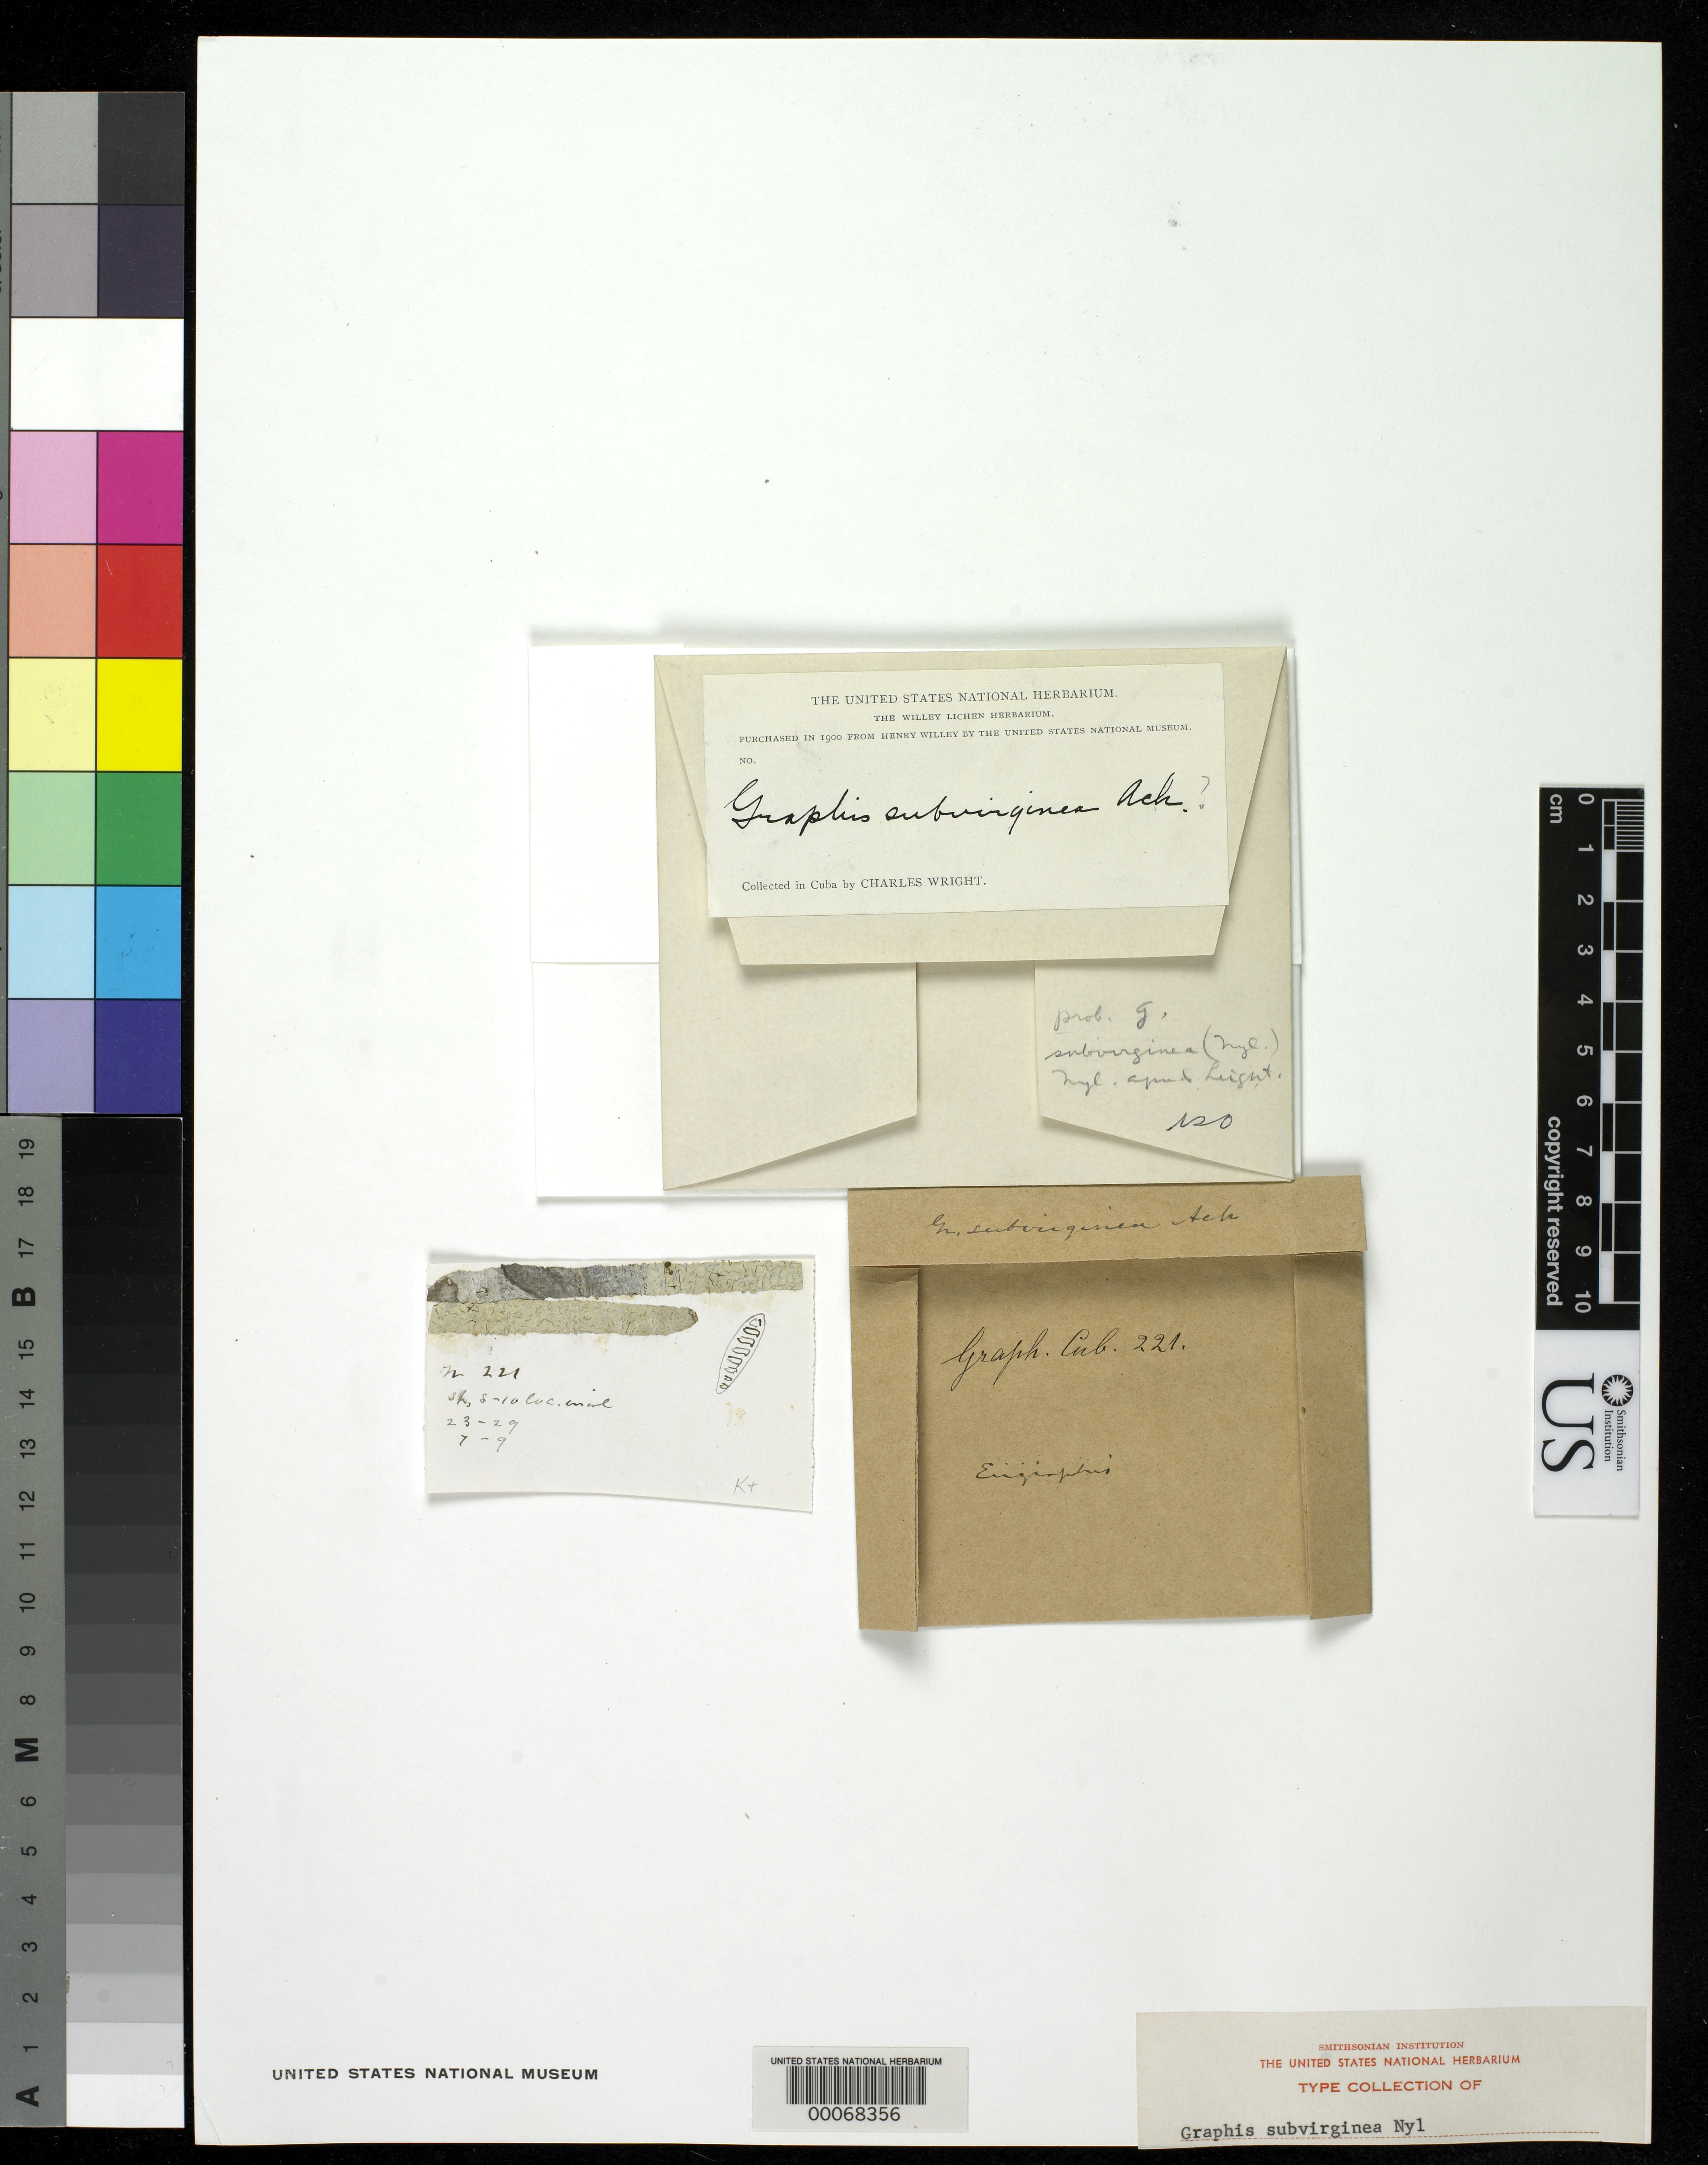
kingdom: Fungi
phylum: Ascomycota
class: Lecanoromycetes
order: Ostropales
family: Graphidaceae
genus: Graphis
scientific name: Graphis subvirginea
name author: Nyl. ex Leighton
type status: Possible Type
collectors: C. Wright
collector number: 221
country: Cuba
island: Greater Antilles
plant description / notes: Publication & typification to be checked; this specimen cannot be a type of the name as validated by Leighton